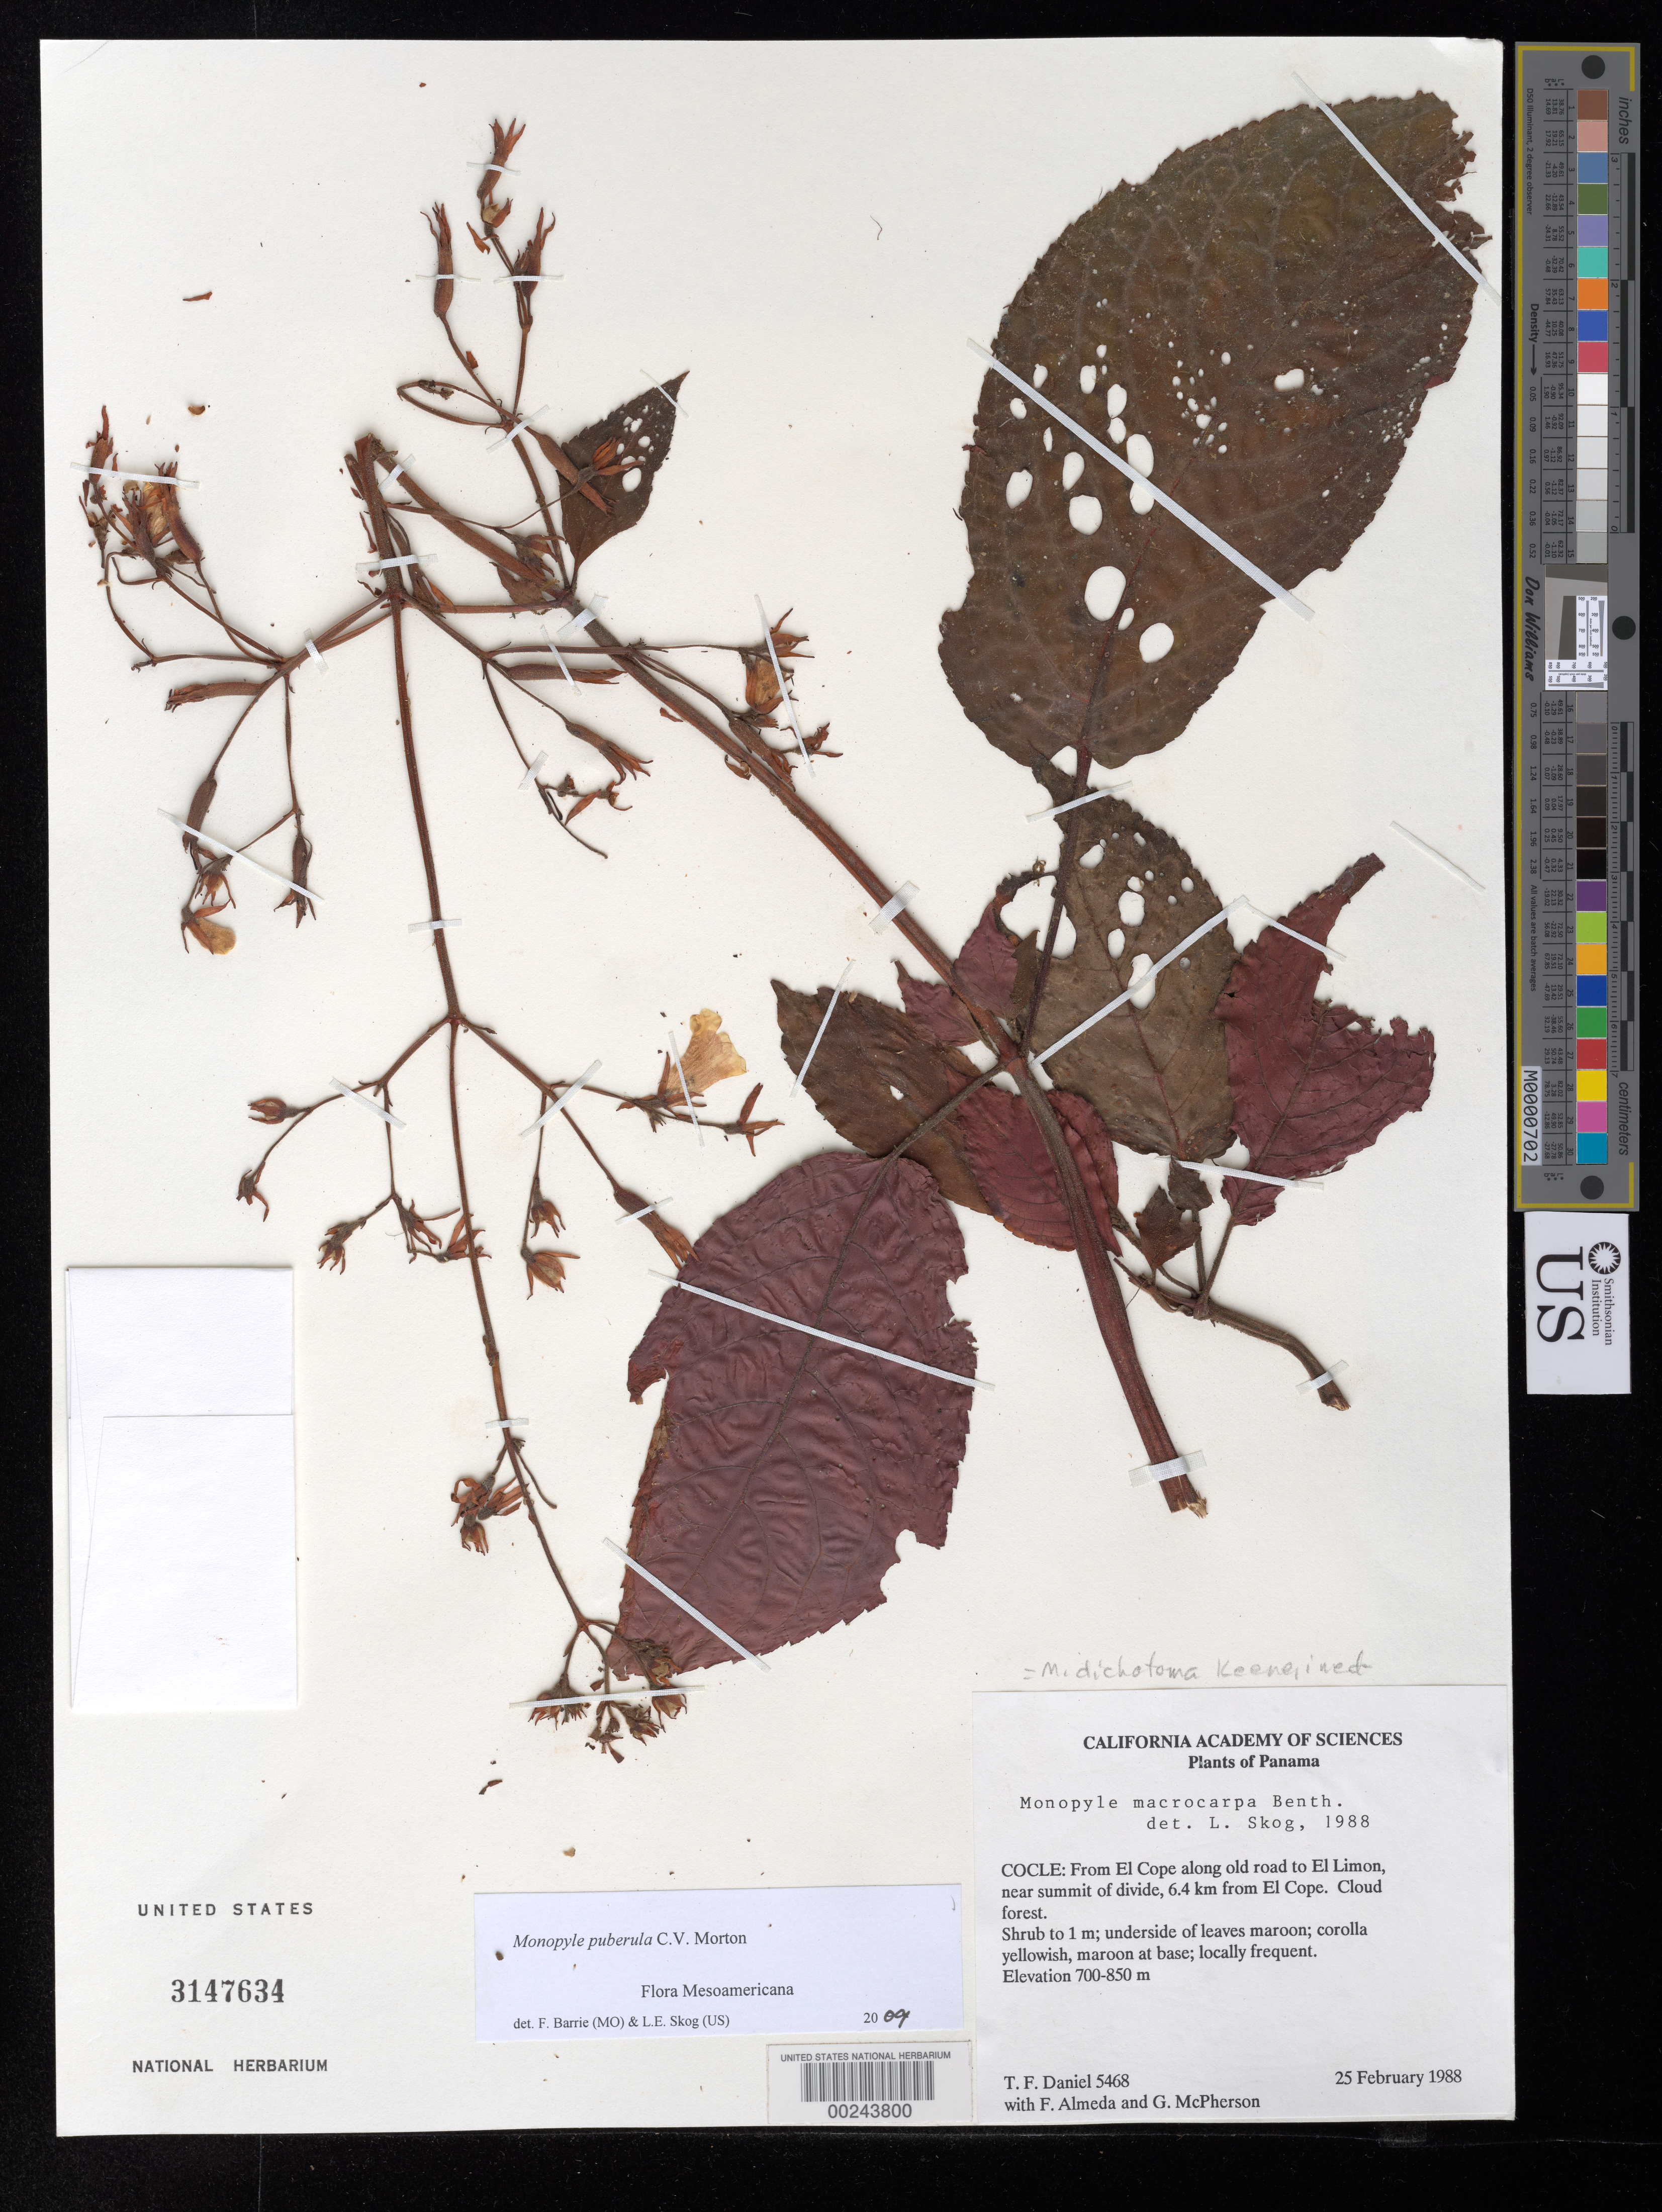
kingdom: Plantae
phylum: Tracheophyta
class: Magnoliopsida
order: Lamiales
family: Gesneriaceae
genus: Monopyle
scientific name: Monopyle puberula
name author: C.V. Morton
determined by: Barrie, F. R.; Skog, Laurence E.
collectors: T. F. Daniel, F. Almeda & G. D. McPherson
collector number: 5468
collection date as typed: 25 Feb 1988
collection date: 1988-02-25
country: Panama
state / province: Coclé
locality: From El Cope along old road to El Limon, near summit of divide, 6.4 km from El Cope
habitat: Cloud forest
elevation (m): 700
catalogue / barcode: US 3147634